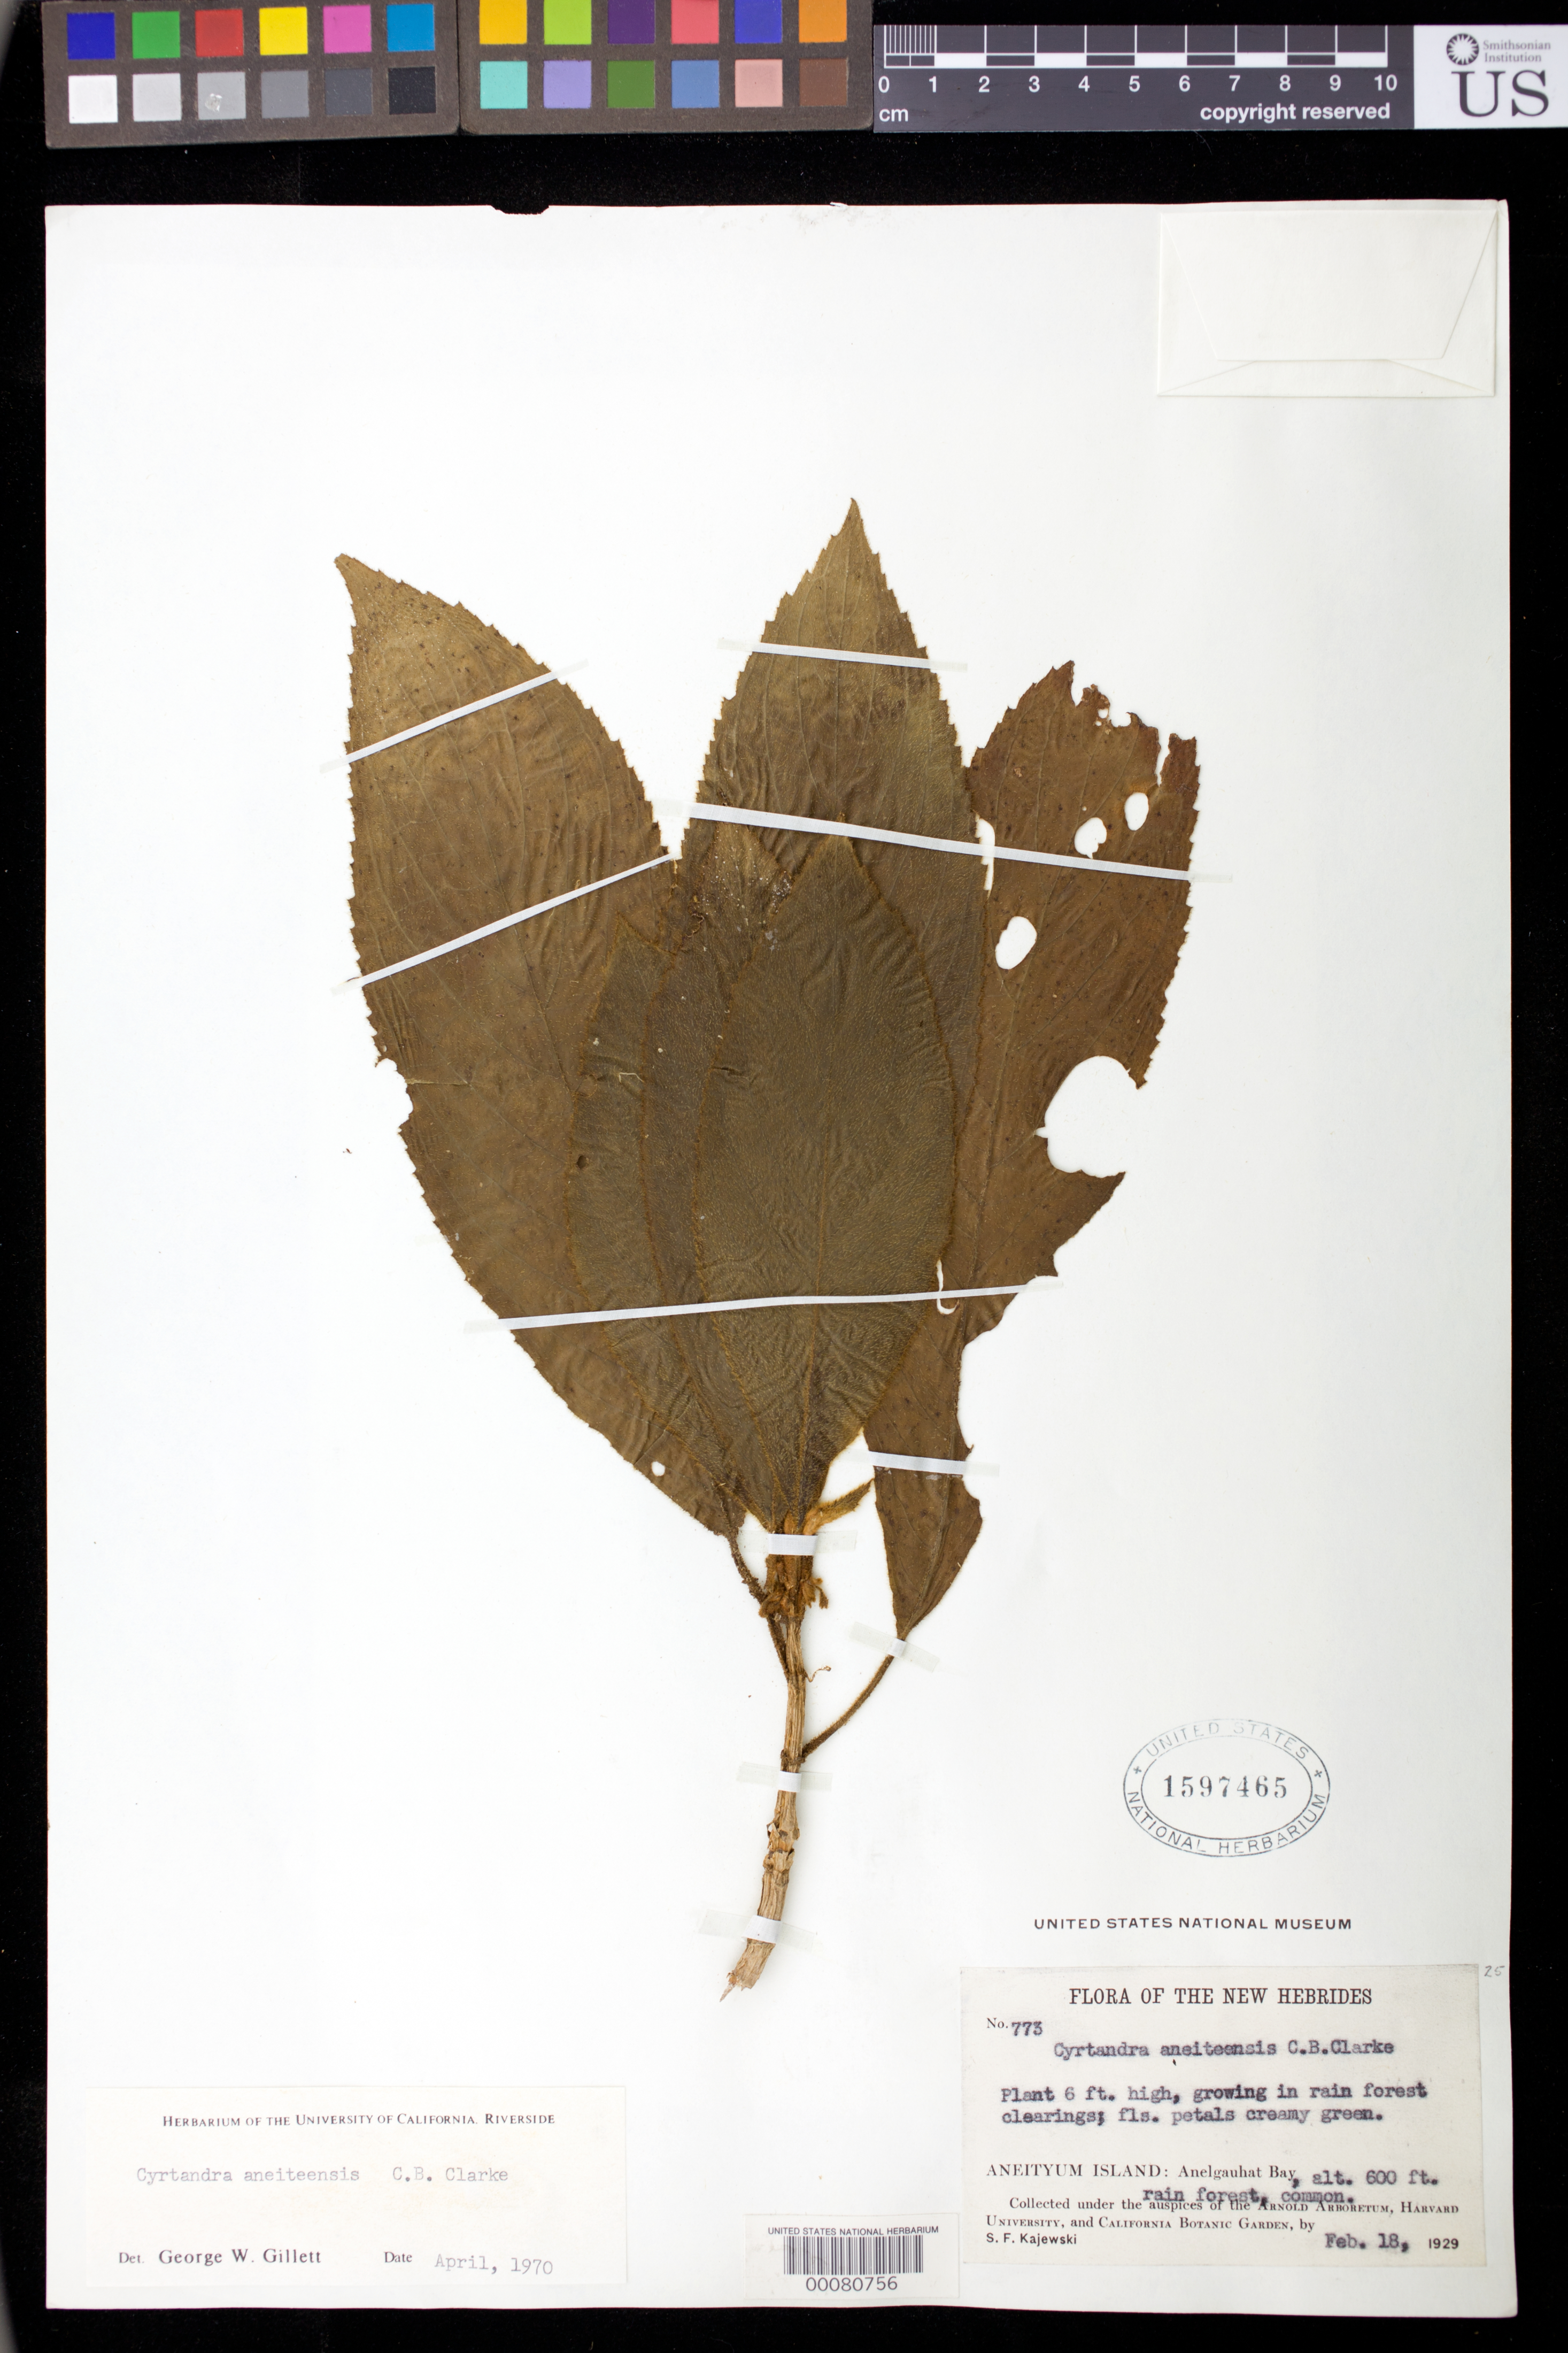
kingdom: Plantae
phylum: Tracheophyta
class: Magnoliopsida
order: Lamiales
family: Gesneriaceae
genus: Cyrtandra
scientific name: Cyrtandra aneiteensis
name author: C.B. Clarke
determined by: Gillett, G. W.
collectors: S. Kajewski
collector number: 773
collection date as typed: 18 Feb 1929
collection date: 1929-02-18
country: Vanuatu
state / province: Aneityum I.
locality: Anelgauhat bay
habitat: Rain forest, common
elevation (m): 183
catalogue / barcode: US 1597465